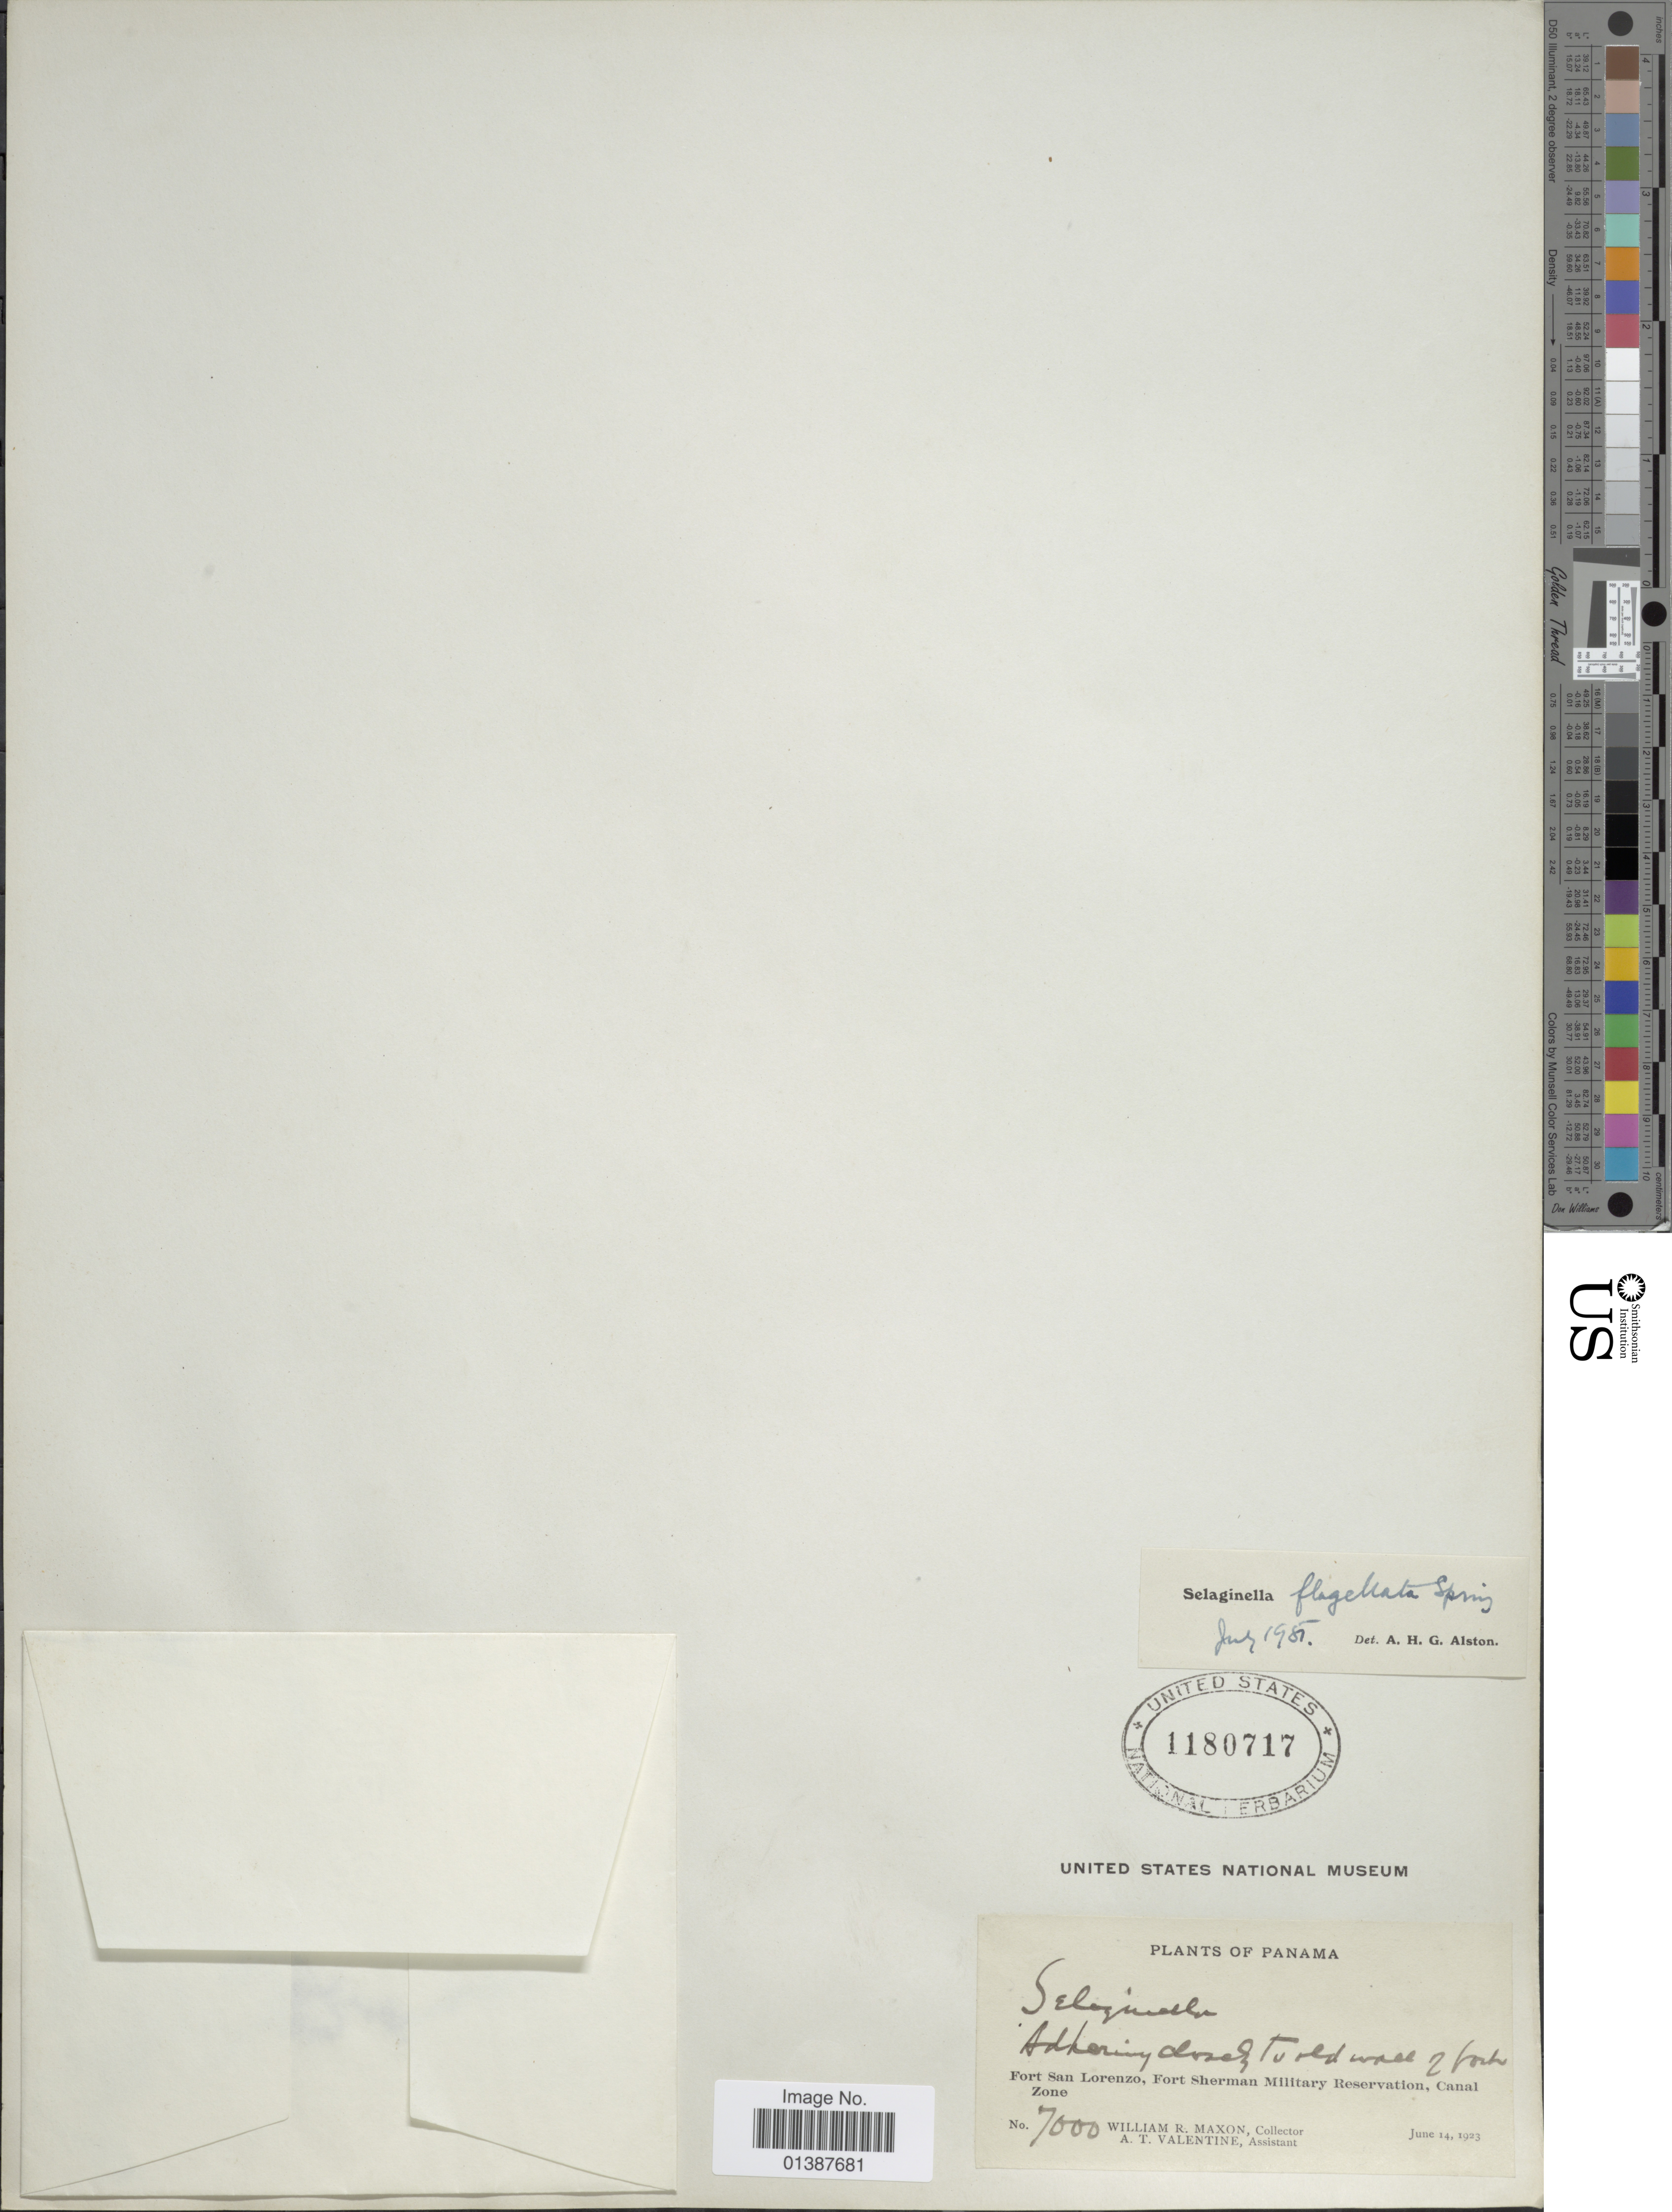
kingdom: Plantae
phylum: Tracheophyta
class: Lycopodiopsida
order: Selaginellales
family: Selaginellaceae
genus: Selaginella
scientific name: Selaginella flagellata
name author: Spring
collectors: W. R. Maxon & A. Valentine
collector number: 7000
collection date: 1923-06-14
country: Panama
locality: Fort San Lorenzo, Fort Sherman Miltary Reservation, Canal Zone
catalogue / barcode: US 1180717